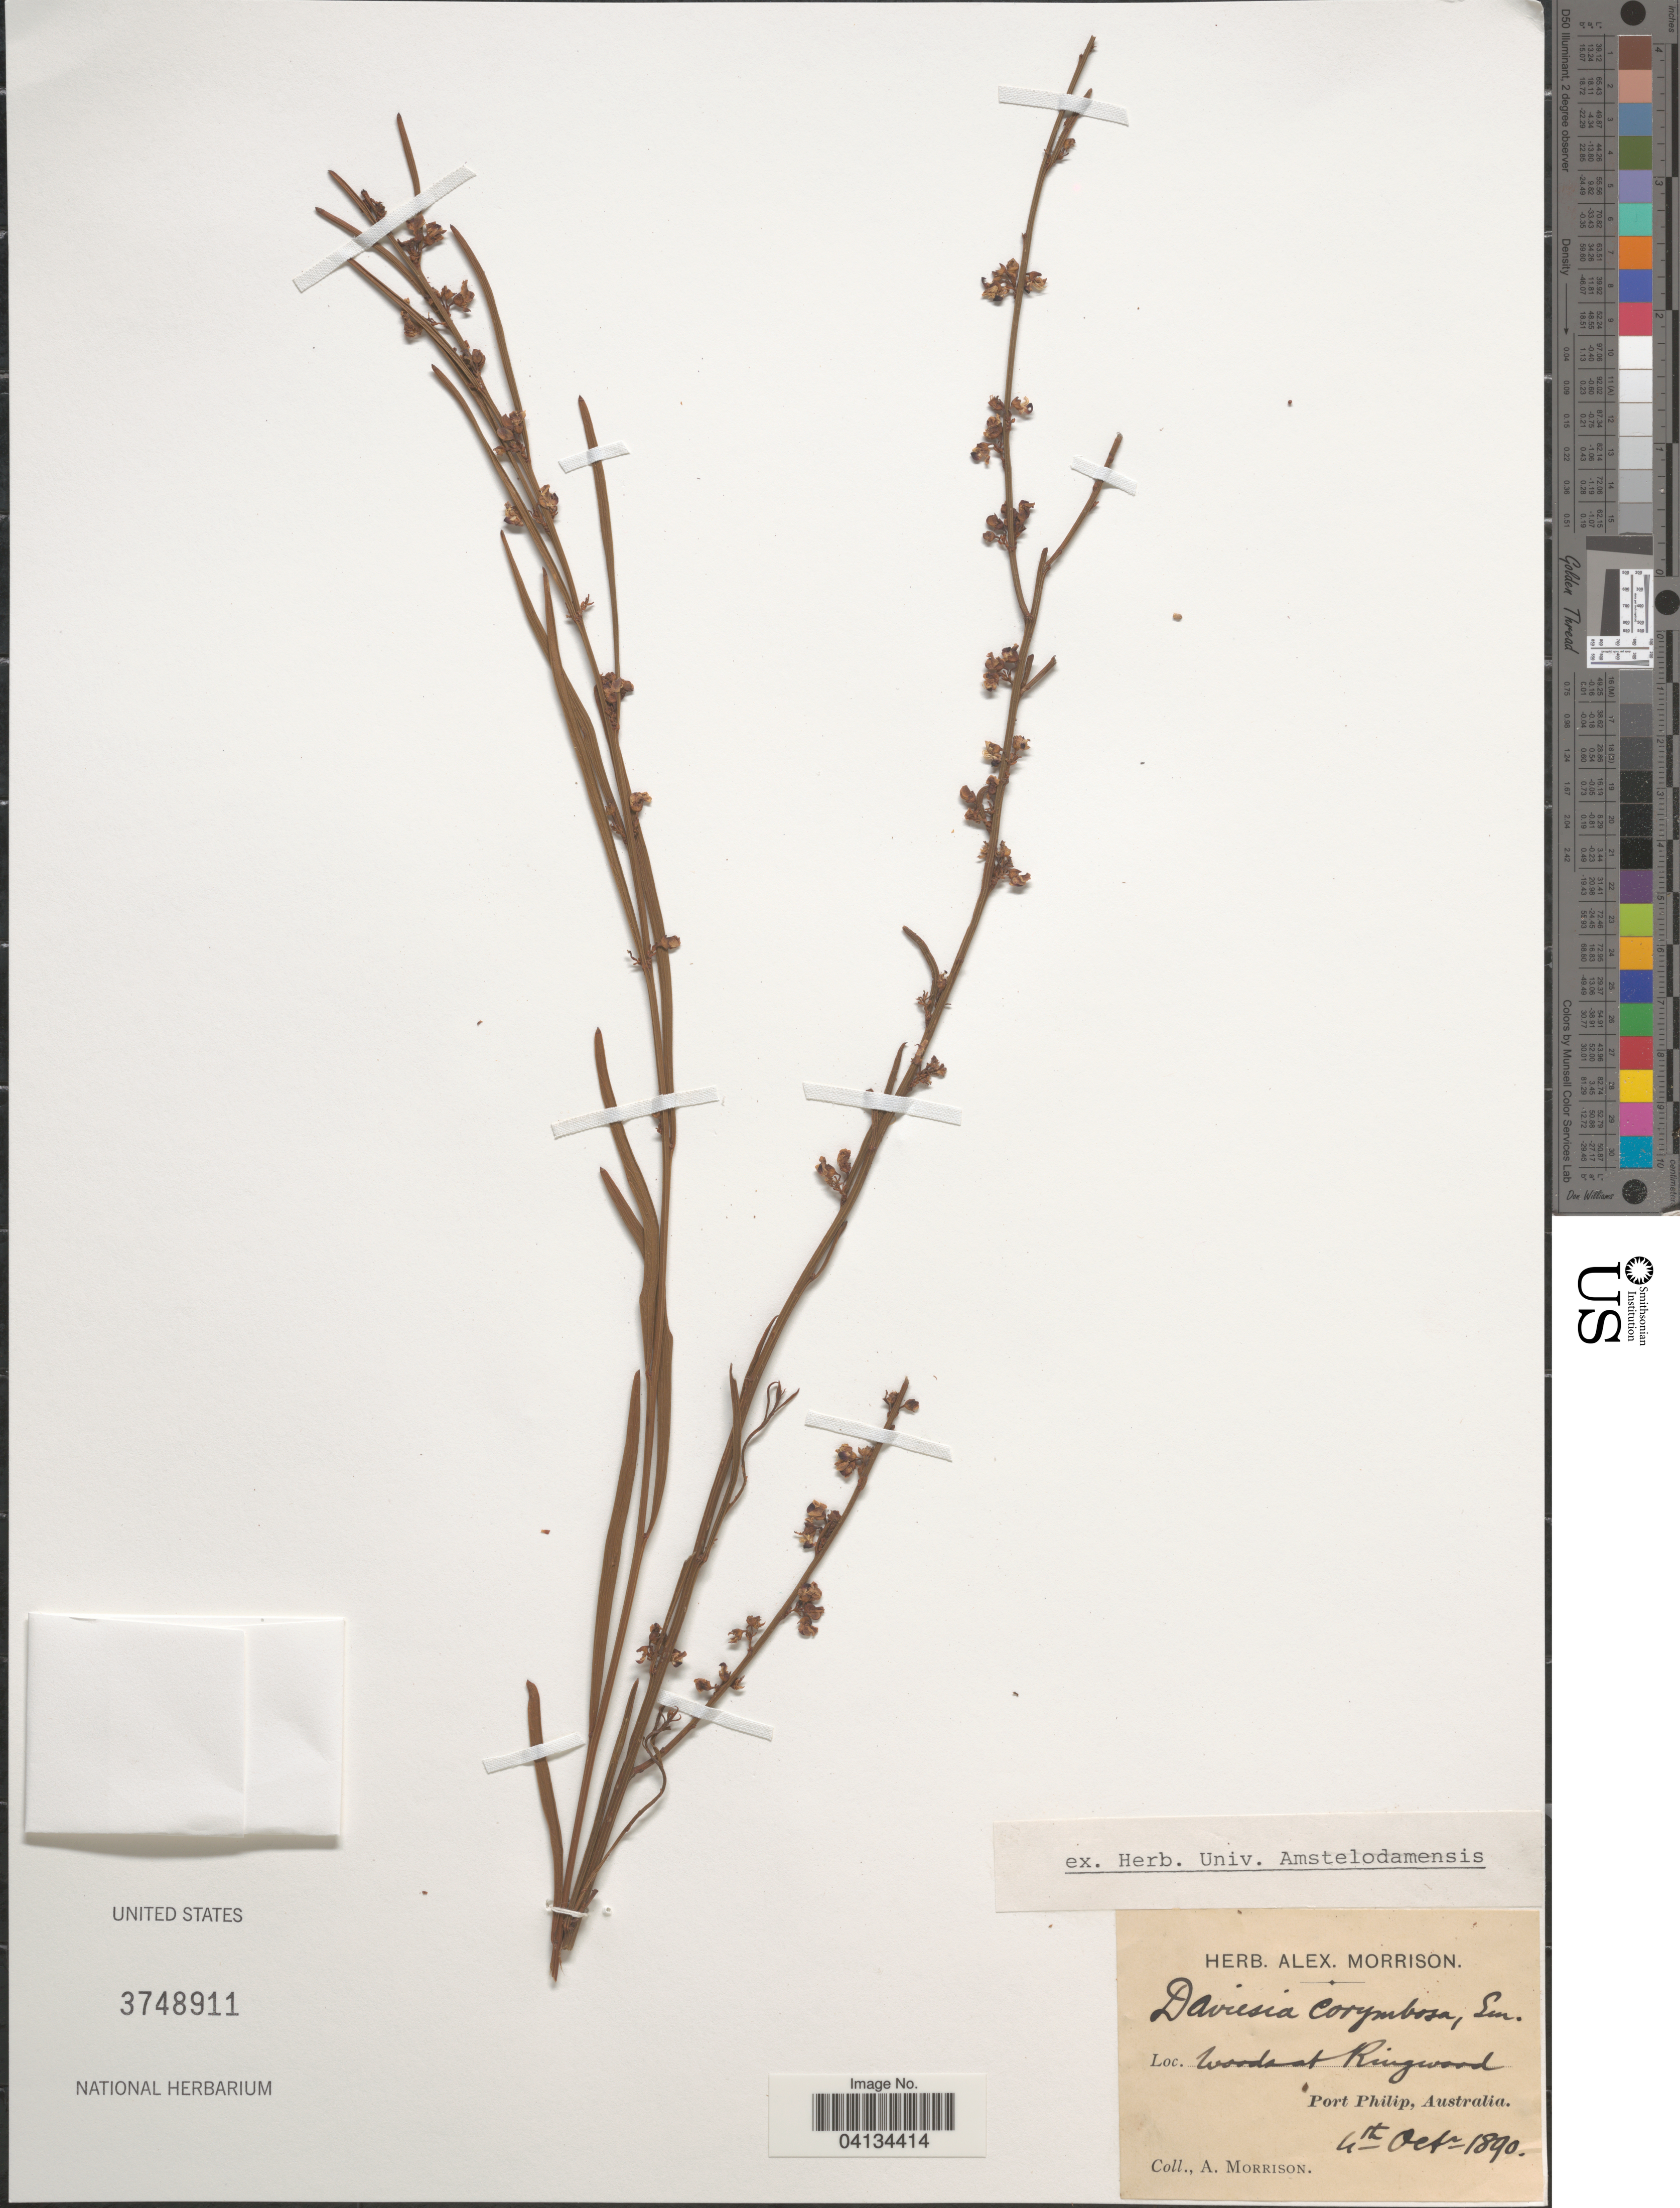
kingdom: Plantae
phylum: Tracheophyta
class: Magnoliopsida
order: Fabales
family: Fabaceae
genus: Daviesia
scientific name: Daviesia corymbosa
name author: Sm.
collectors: A. Morrison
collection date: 1890-10-04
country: Australia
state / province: Victoria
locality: Woodsat [interpreted] Ringwood. Port Philip.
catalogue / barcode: US 3748911